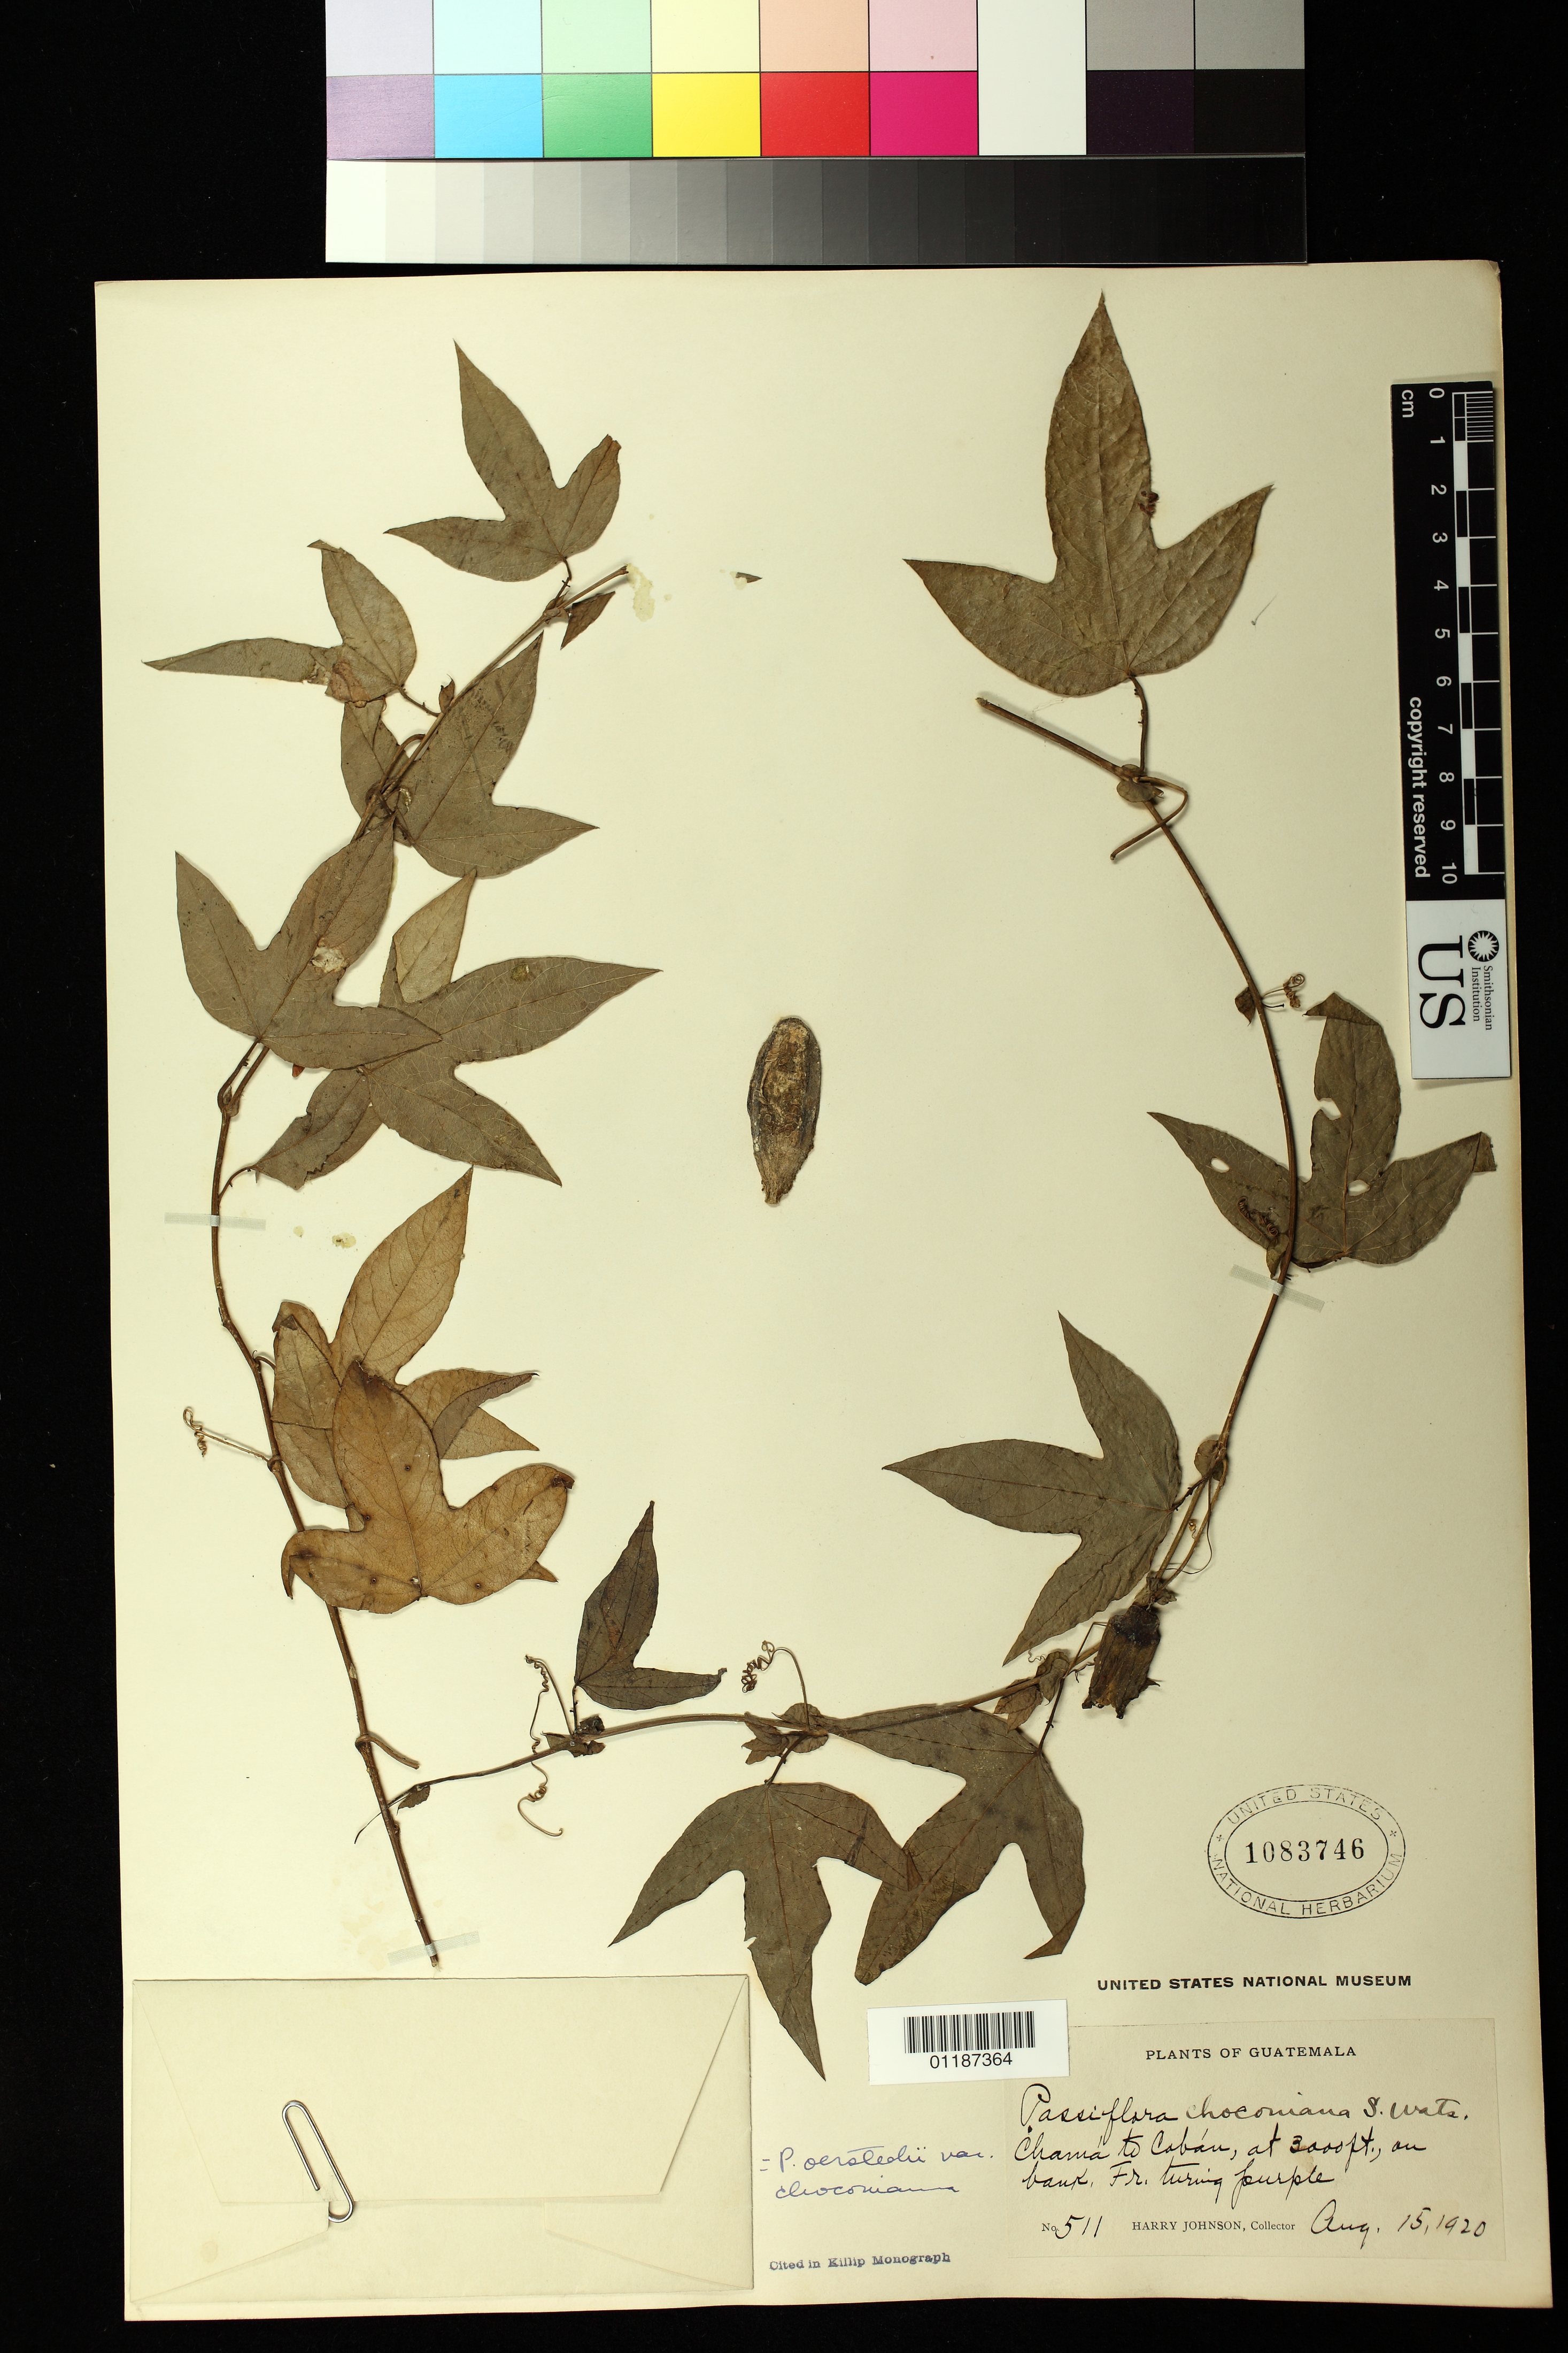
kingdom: Plantae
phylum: Tracheophyta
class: Magnoliopsida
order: Malpighiales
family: Passifloraceae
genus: Passiflora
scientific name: Passiflora oerstedii var. choconiana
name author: (S. Watson) Killip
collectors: H. Johnson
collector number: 511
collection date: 1920-08-15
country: Guatemala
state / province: Alta Verapaz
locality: Chama to Coban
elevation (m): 914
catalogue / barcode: US 1083746